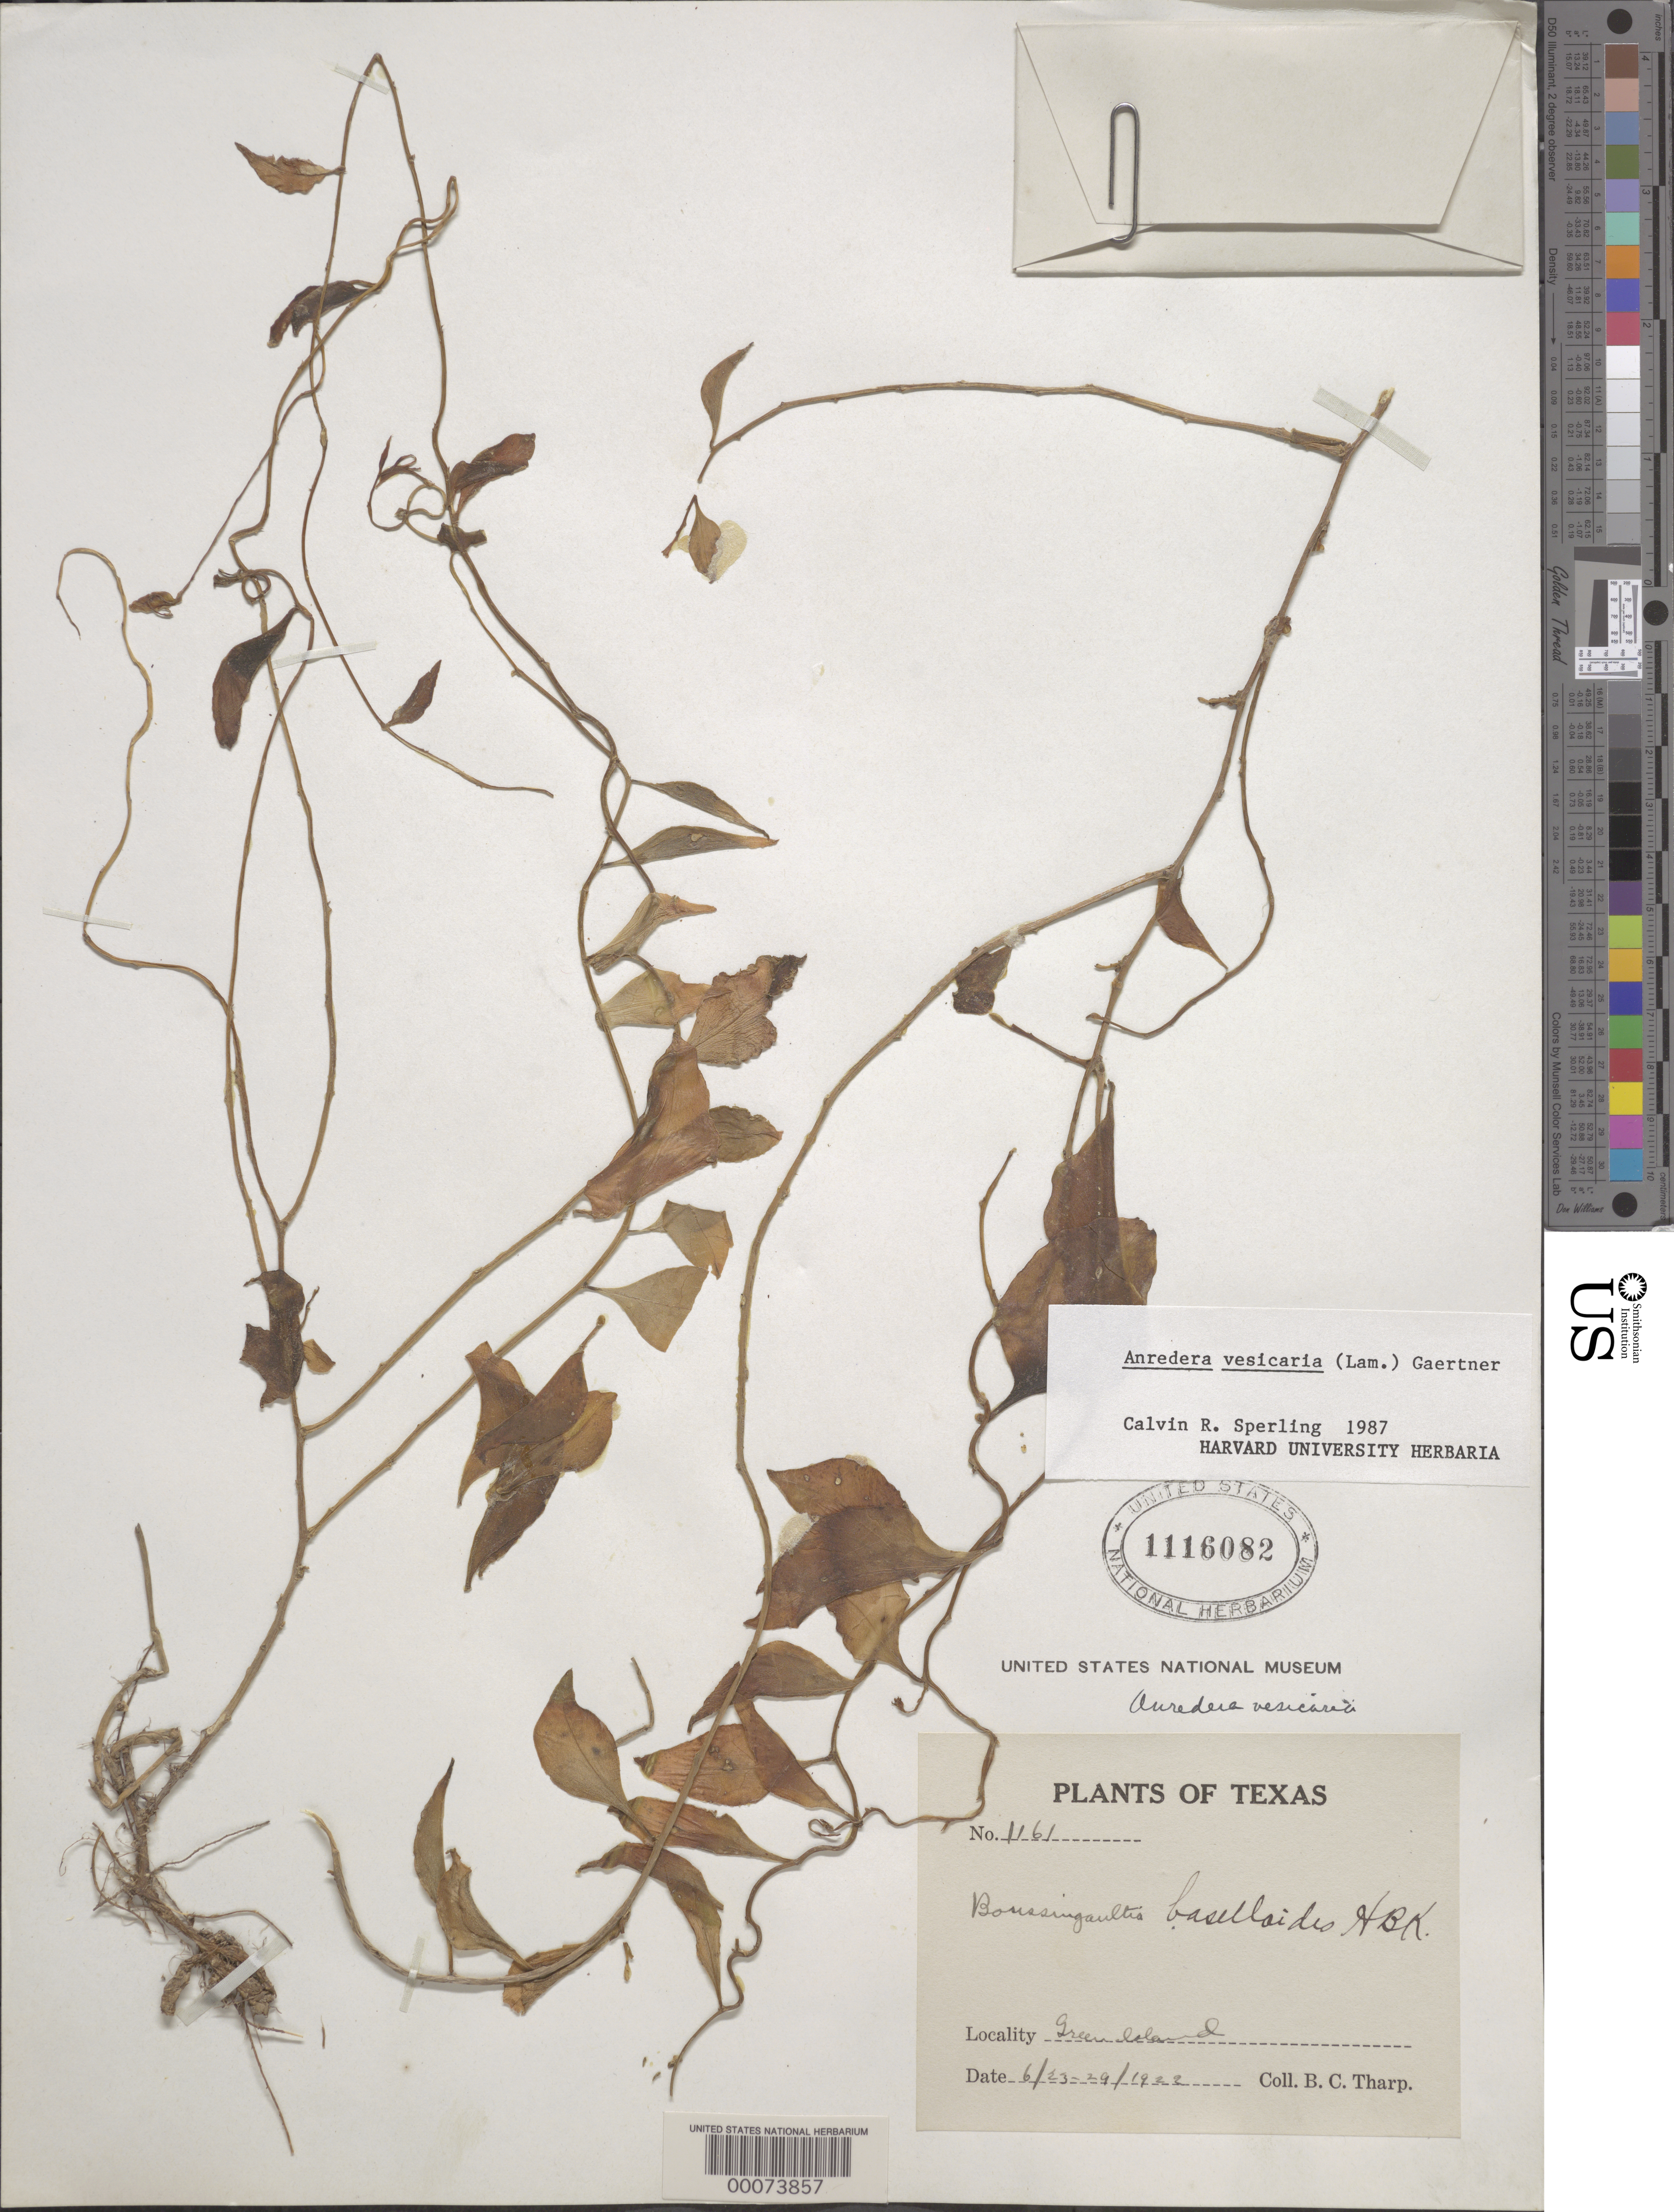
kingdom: Plantae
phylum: Tracheophyta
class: Magnoliopsida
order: Caryophyllales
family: Basellaceae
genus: Anredera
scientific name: Anredera vesicaria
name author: (Lam.) C.F. Gaertn.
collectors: B. C. Tharp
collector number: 1161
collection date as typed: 23 Jun 1922 to 29 Jun 1922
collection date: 1922-06-23/1922-06-29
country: United States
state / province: Texas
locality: Greenloland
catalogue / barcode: US 1116082